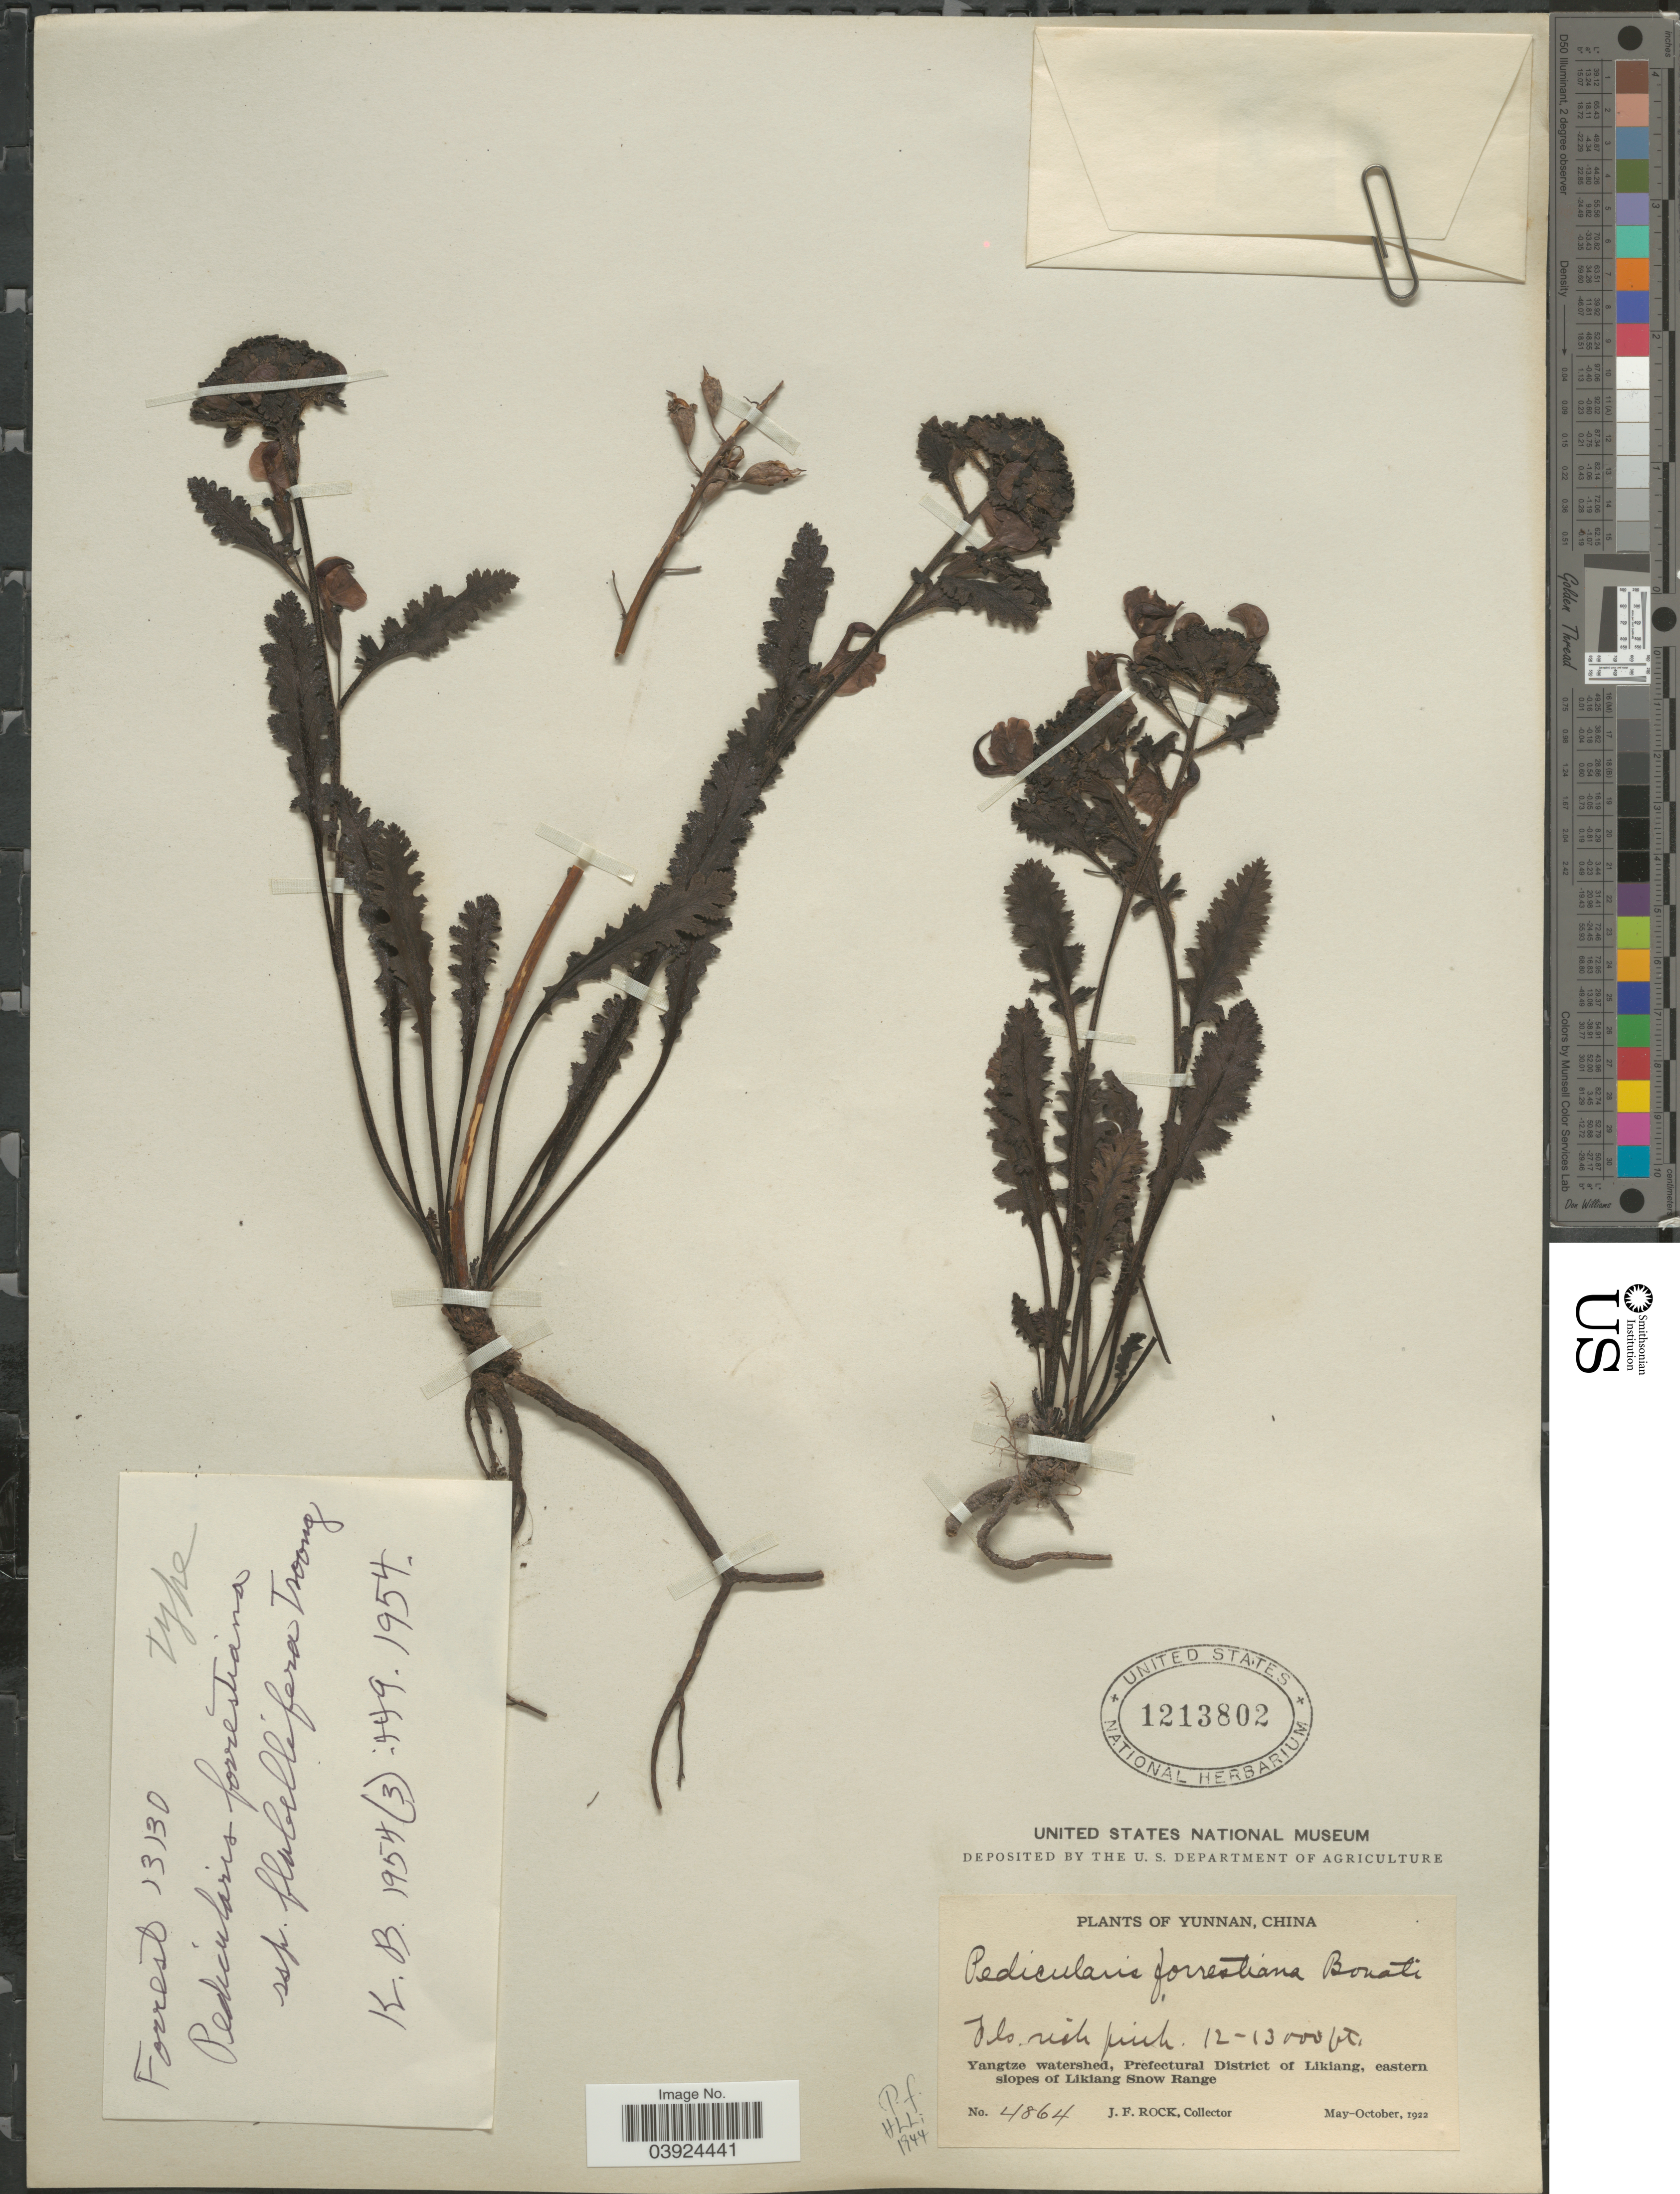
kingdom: Plantae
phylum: Tracheophyta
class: Magnoliopsida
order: Lamiales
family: Orobanchaceae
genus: Pedicularis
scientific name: Pedicularis forrestiana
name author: Bonati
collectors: J. Rock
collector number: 4864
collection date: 1922-05/1922-10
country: China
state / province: Yunnan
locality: Yangtze watershed, Prefectural District of Likiang, eastern slopes of Likiang Snow Range.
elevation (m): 3658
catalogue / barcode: US 1213802